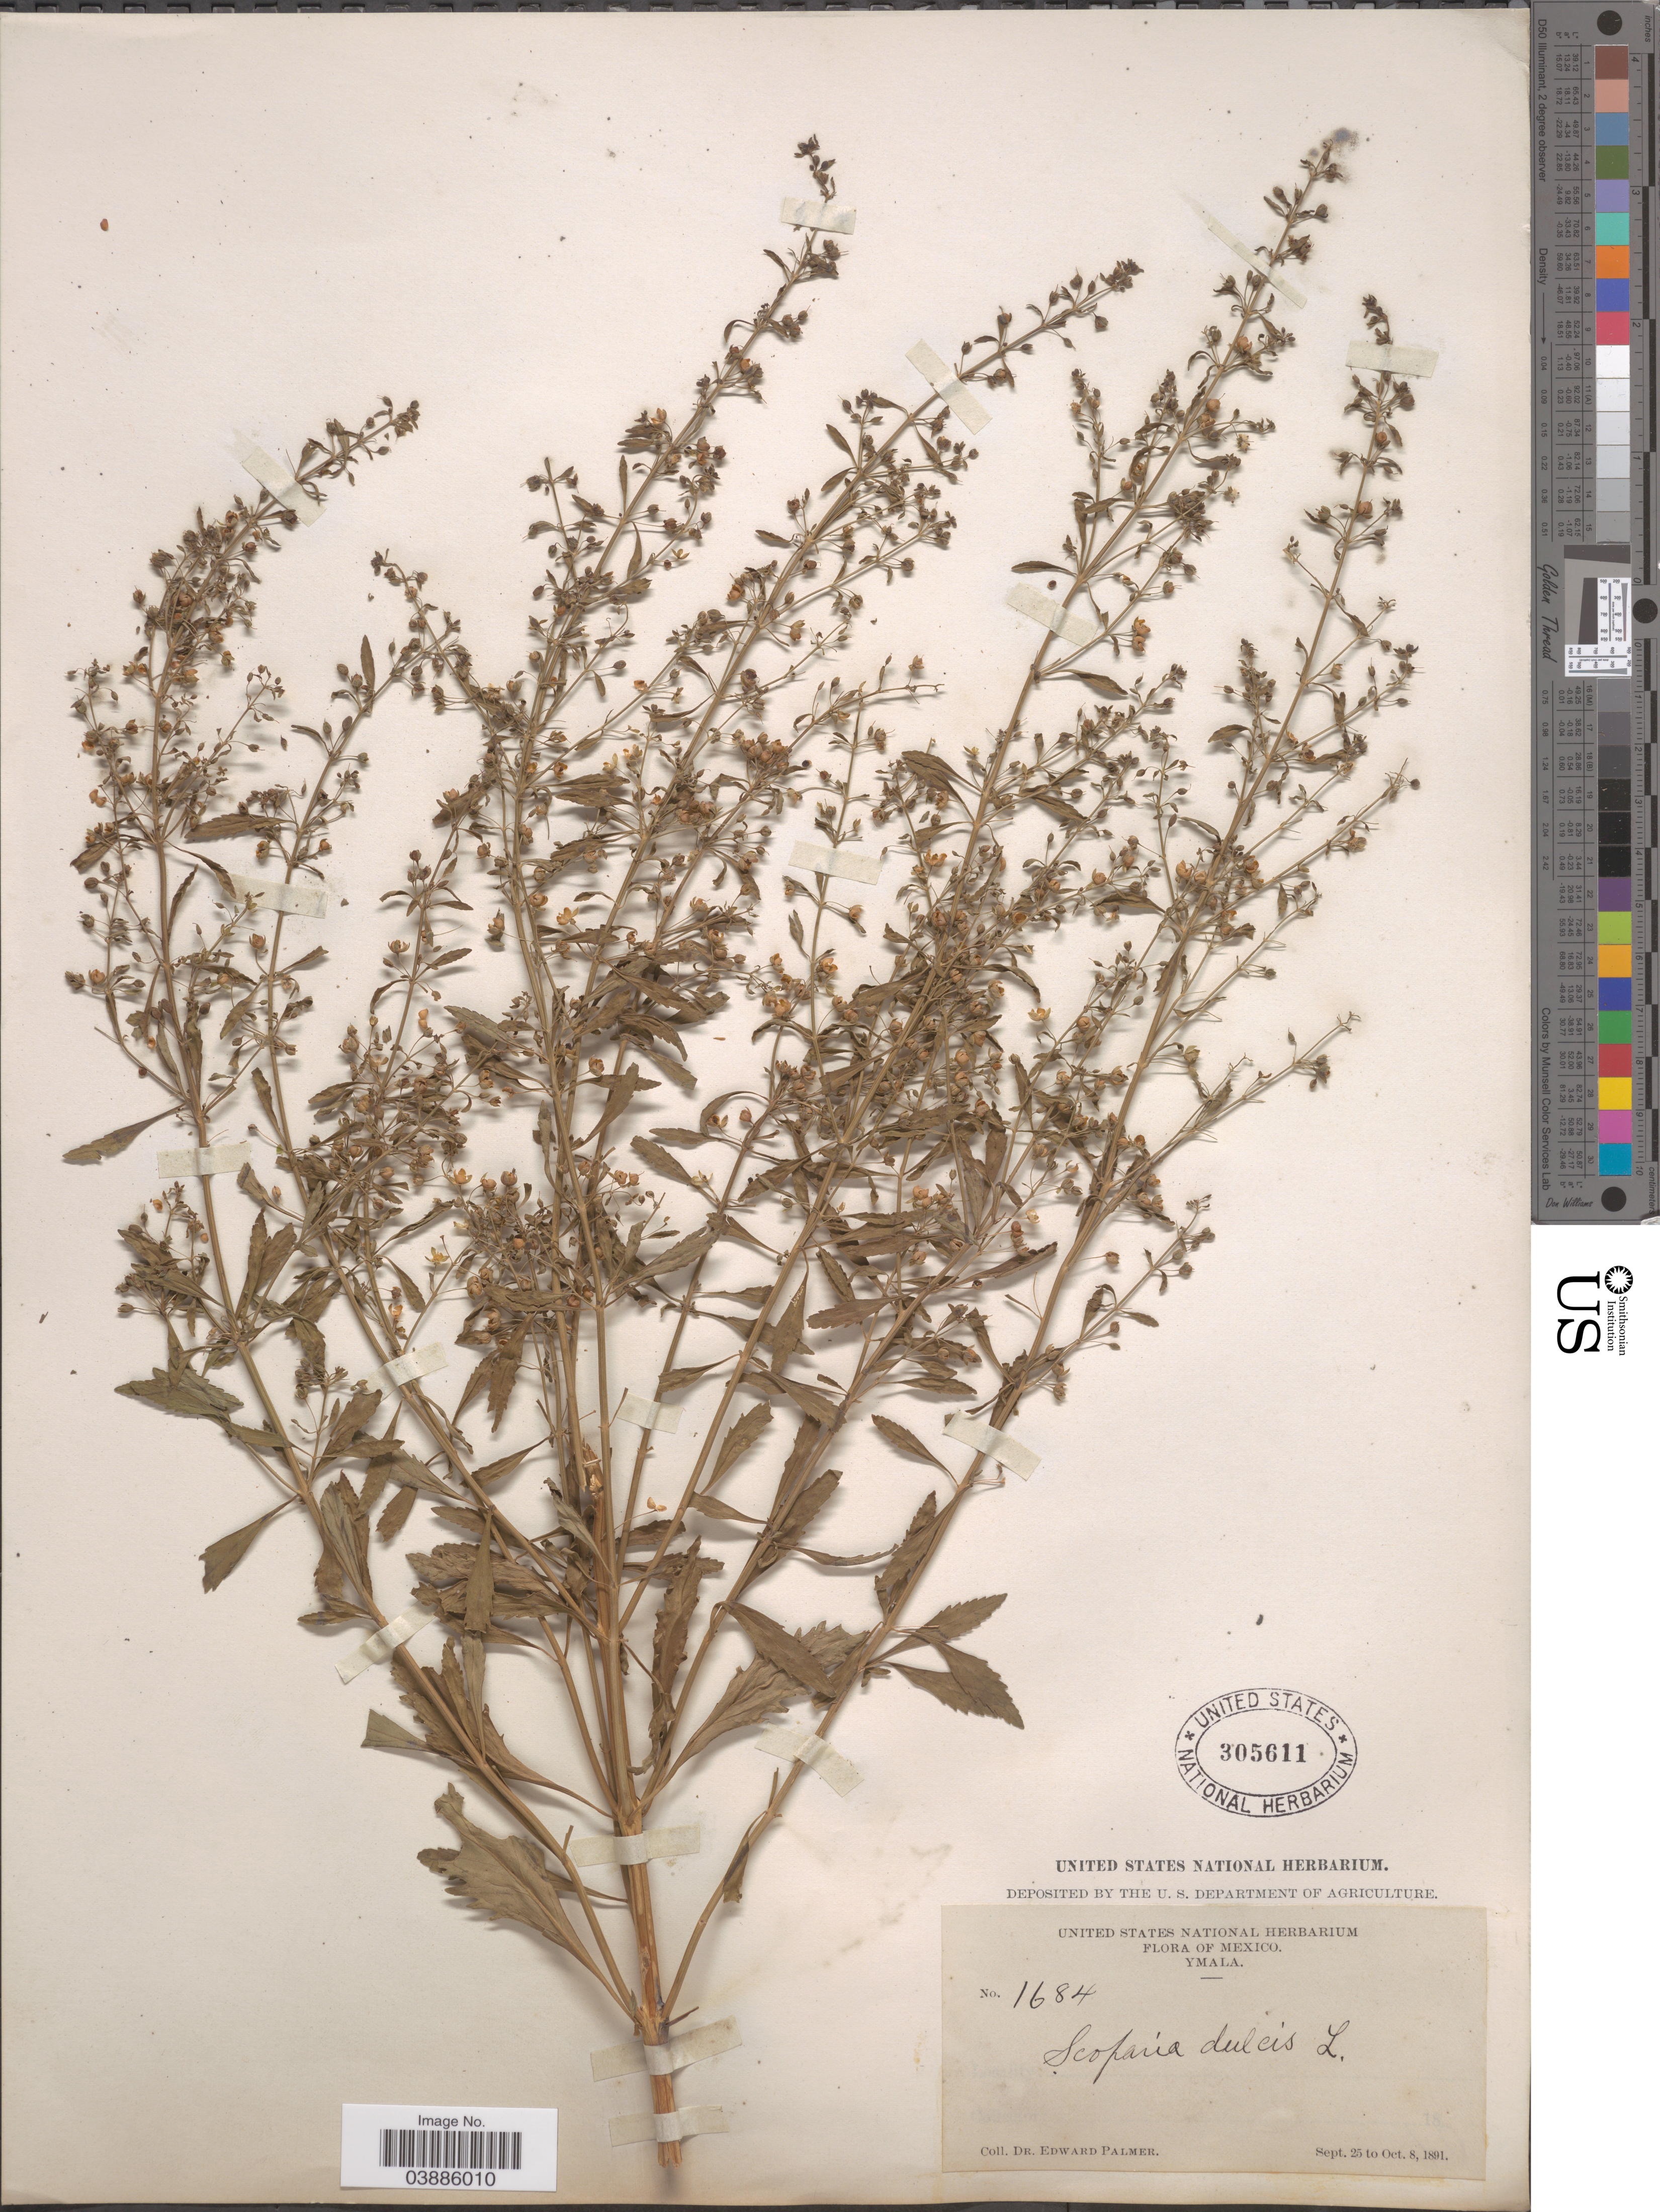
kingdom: Plantae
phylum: Tracheophyta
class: Magnoliopsida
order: Lamiales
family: Plantaginaceae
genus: Scoparia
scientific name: Scoparia dulcis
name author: L.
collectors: E. Palmer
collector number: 1684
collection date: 1891-09-25/1891-10-08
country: Mexico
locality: Ymala.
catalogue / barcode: US 305611